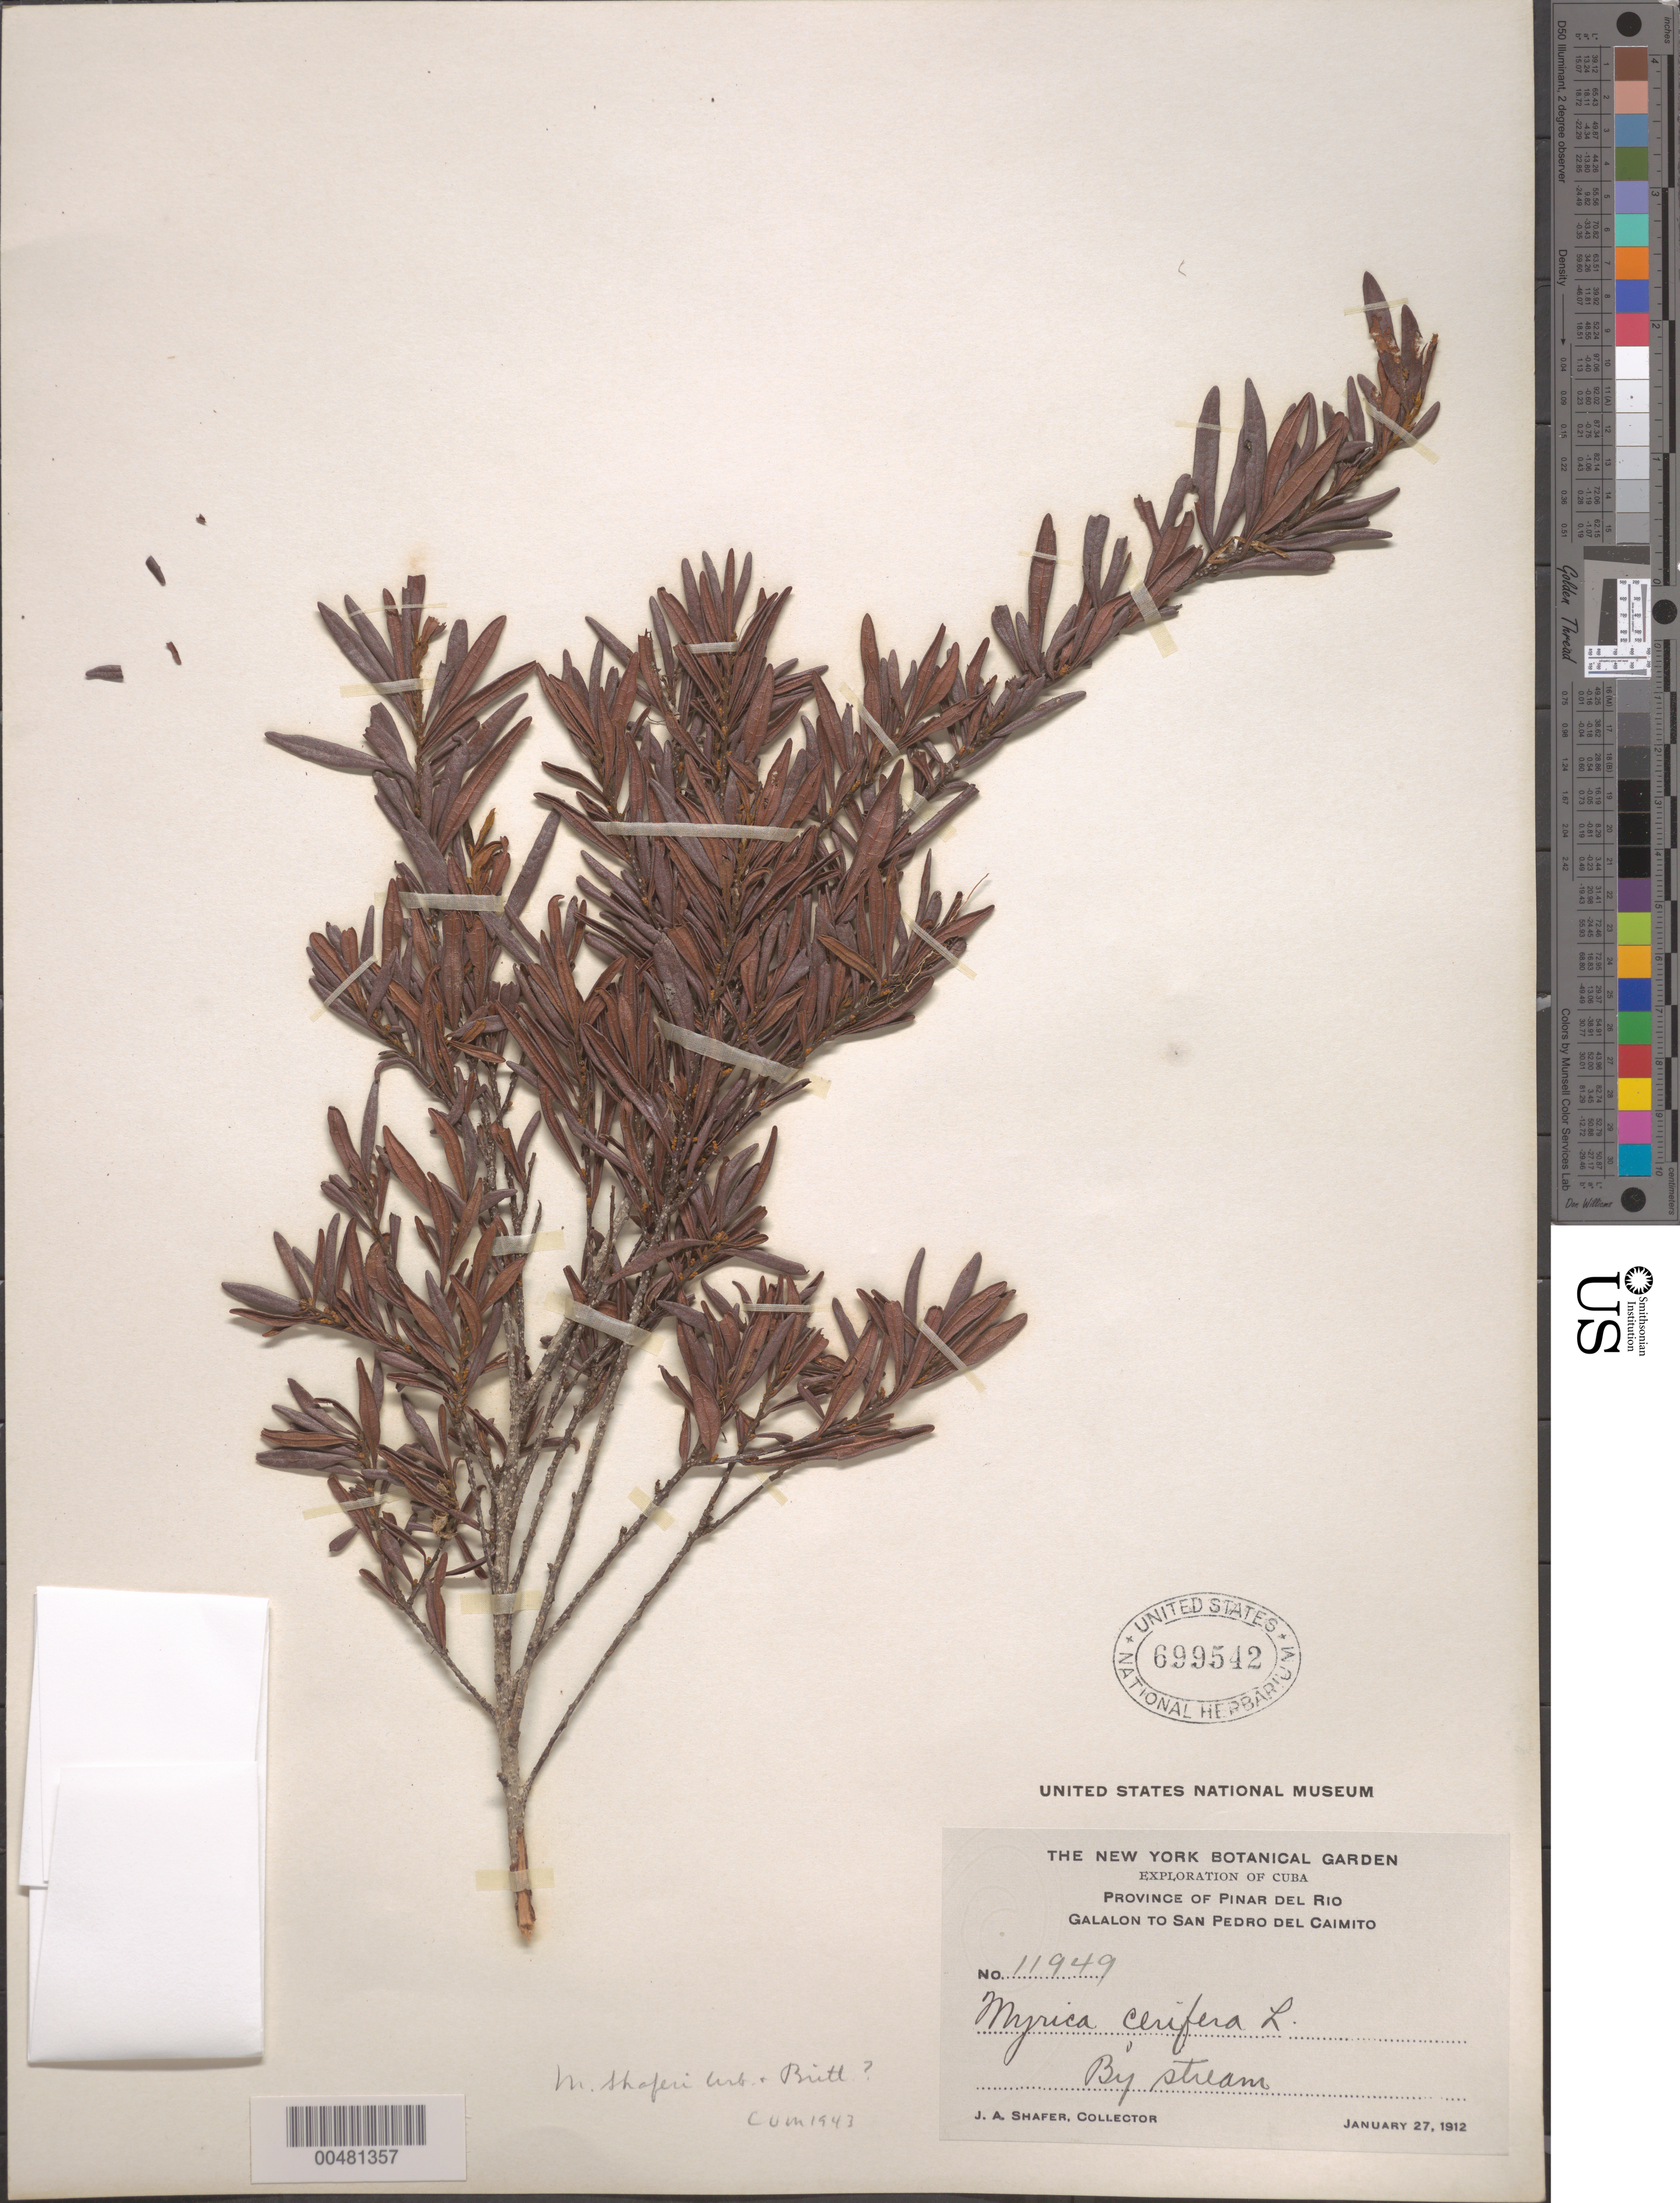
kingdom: Plantae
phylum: Tracheophyta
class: Magnoliopsida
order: Fagales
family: Myricaceae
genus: Myrica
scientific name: Myrica shaferi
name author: Urb. & Britton in Urb.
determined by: Morton, C. V.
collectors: J. A. Shafer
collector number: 11949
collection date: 1912-01-27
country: Cuba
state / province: Pinar del Rio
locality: Galalon to San Pedro del Caimito.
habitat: By stream.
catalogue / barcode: US 699542